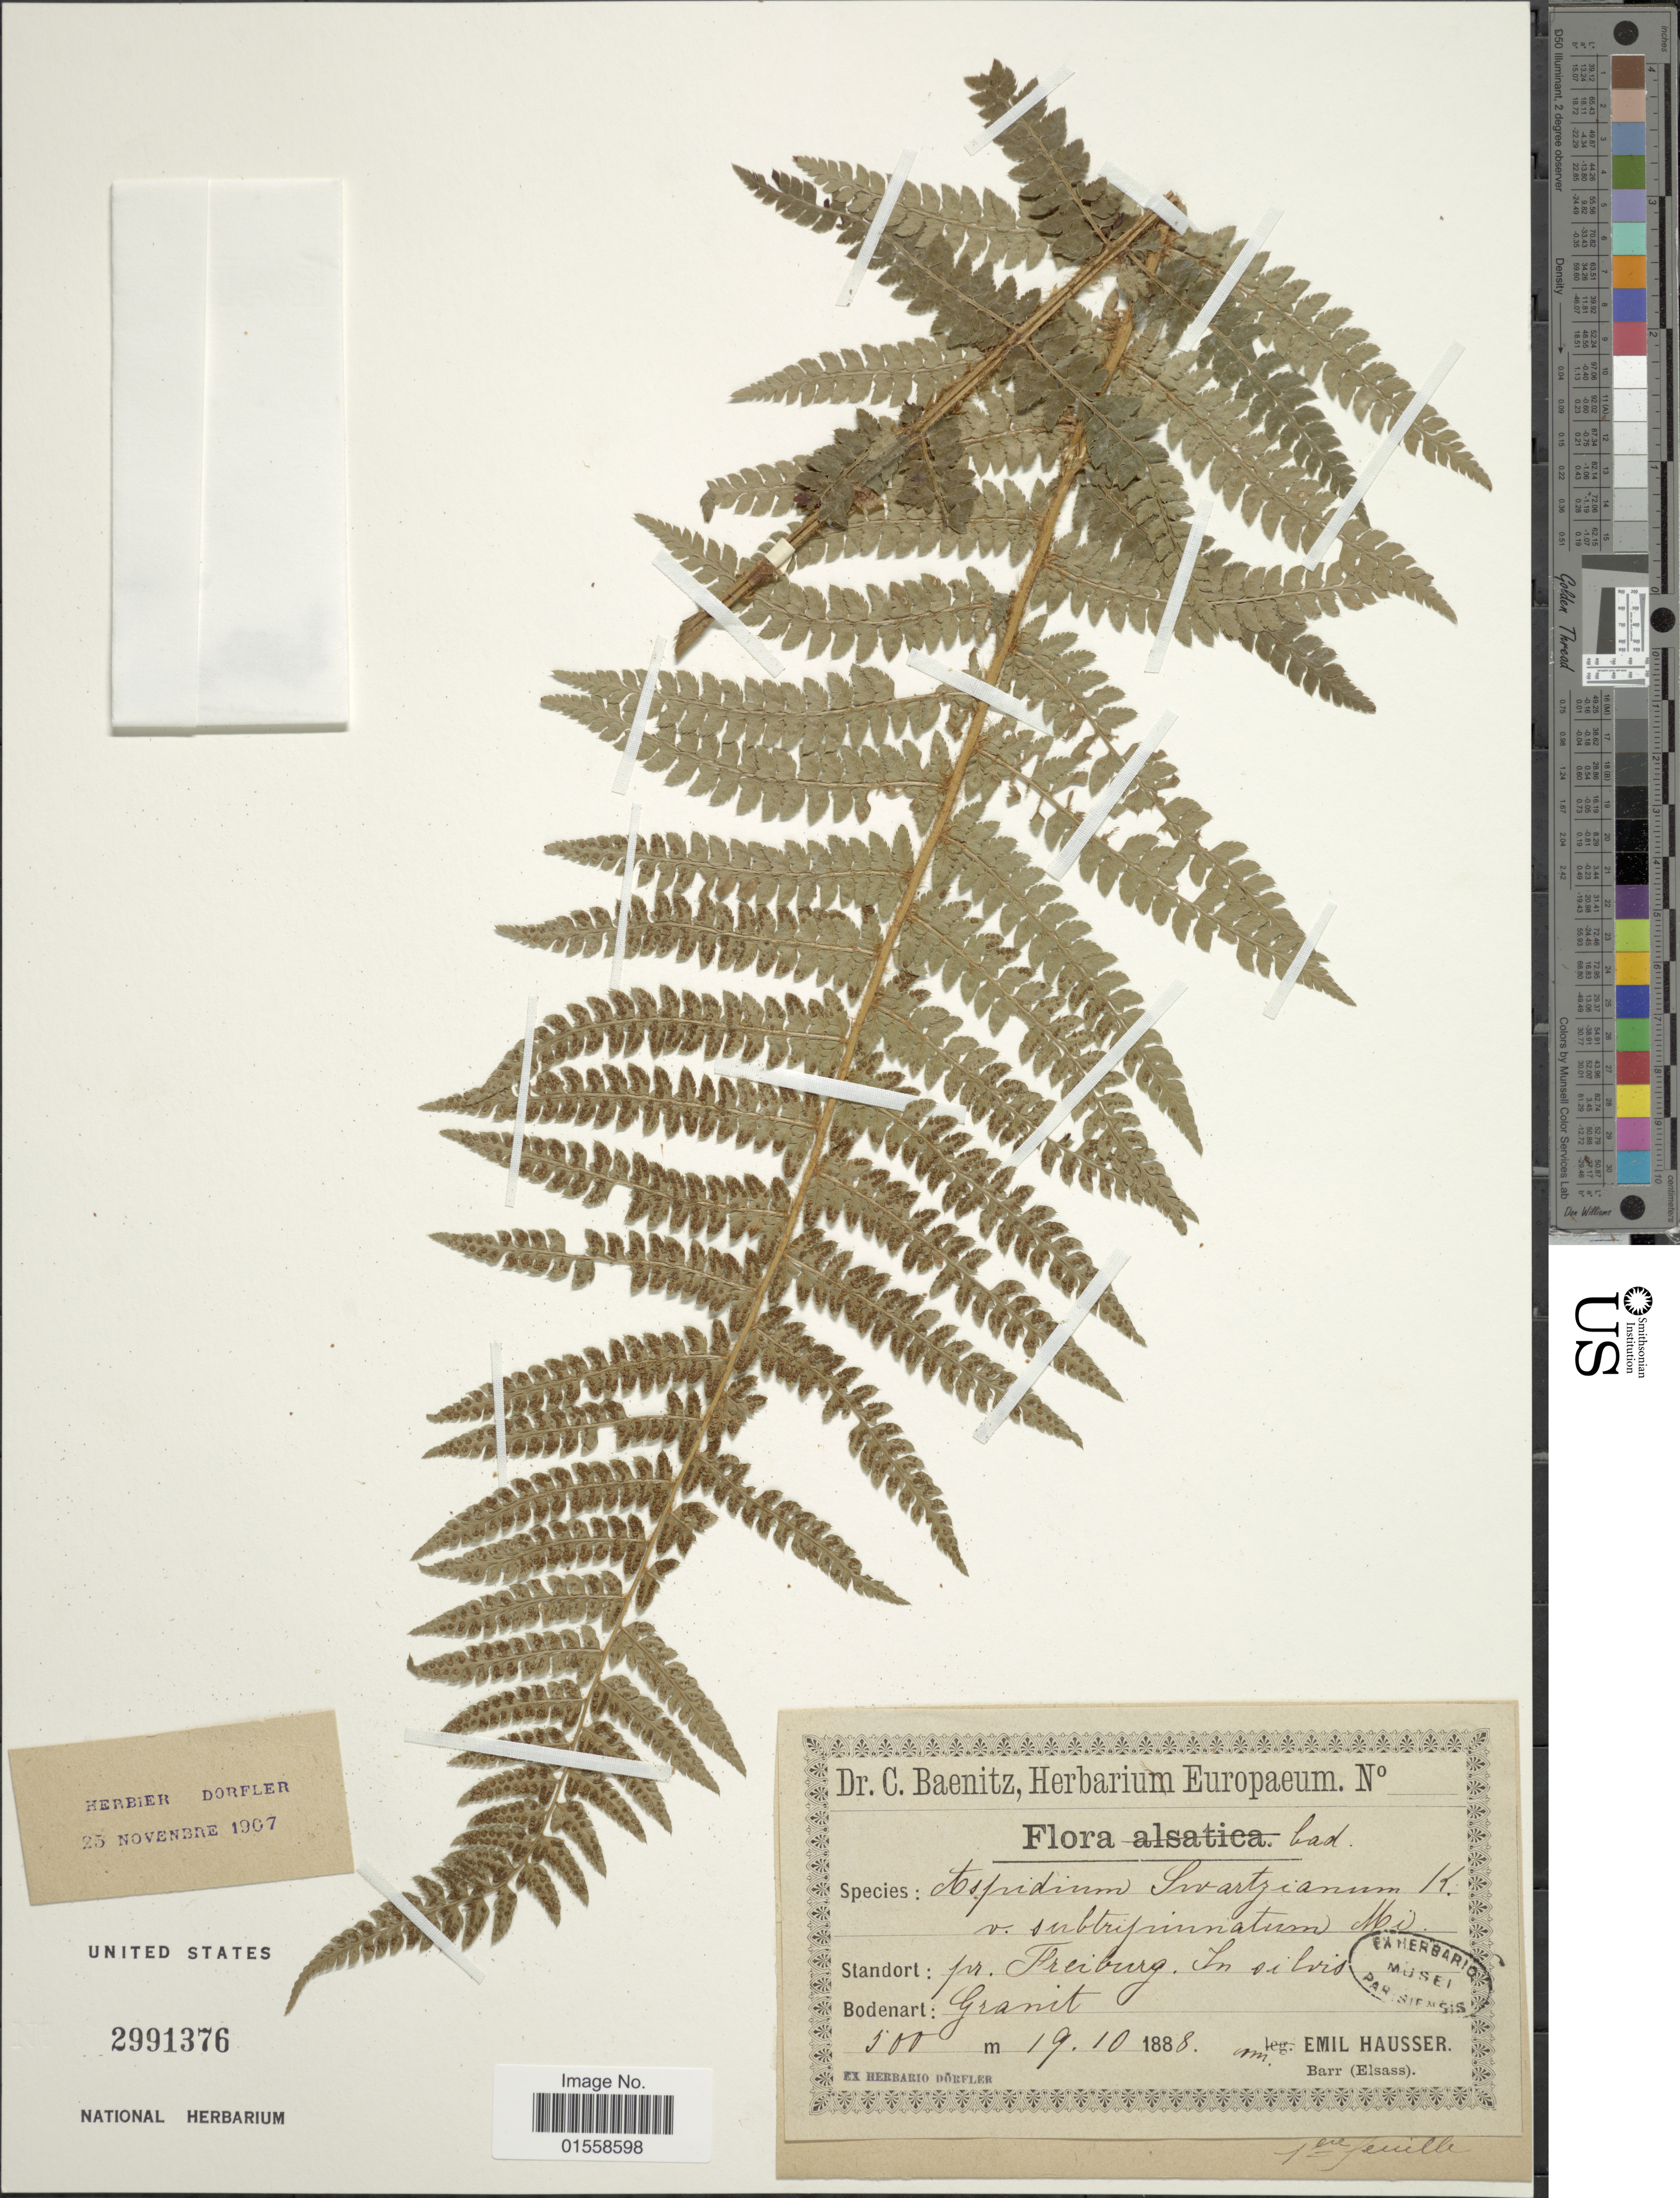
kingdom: Plantae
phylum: Tracheophyta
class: Polypodiopsida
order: Polypodiales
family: Dryopteridaceae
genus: Polystichum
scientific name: Polystichum aculeatum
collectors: C. G. Baenitz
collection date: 1888-10-19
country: Germany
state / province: Baden-Württemberg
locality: Bad. pr. Freiburg, In silvis. [interpreted]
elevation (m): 500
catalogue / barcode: US 2991376